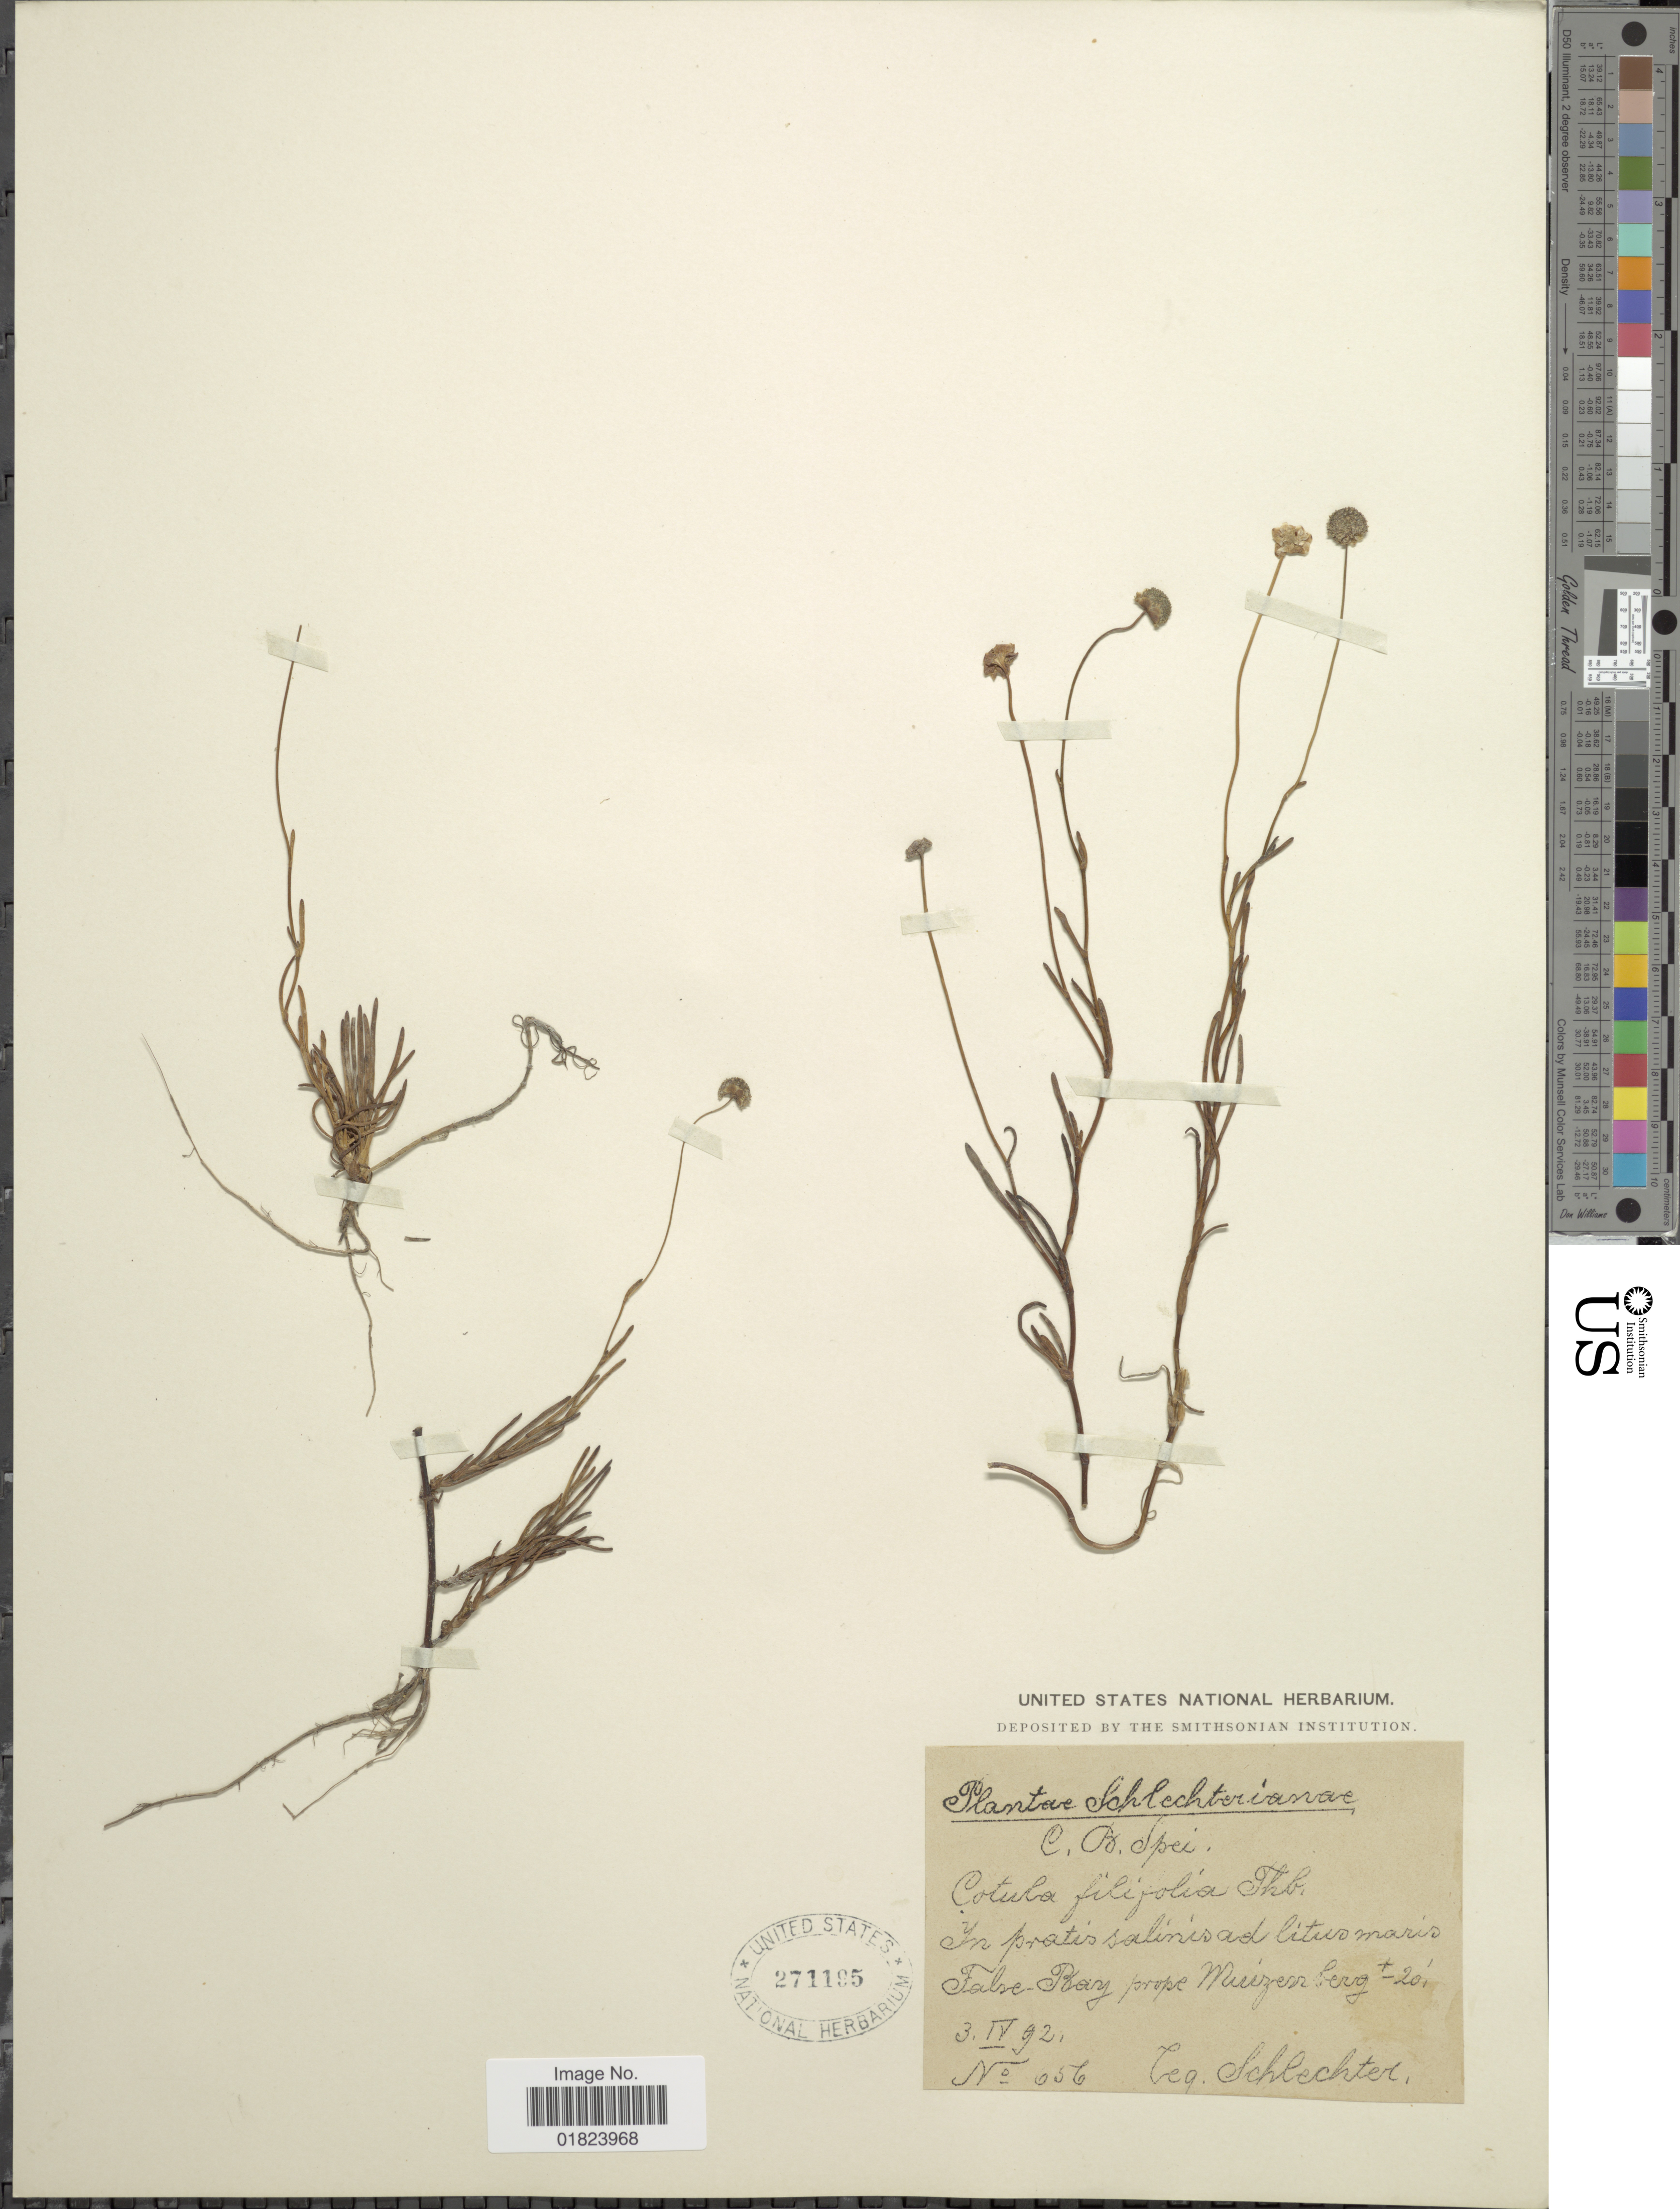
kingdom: Plantae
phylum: Tracheophyta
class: Magnoliopsida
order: Asterales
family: Asteraceae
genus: Cotula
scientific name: Cotula filifolia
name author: Thunb.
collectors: Schlechter, --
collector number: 056*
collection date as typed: Transcribed d/m/y: 3/4/92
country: South Africa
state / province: Western Cape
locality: In pratis salinis ad litus maris False Bay prope Muizenberg.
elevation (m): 6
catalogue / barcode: US 271195